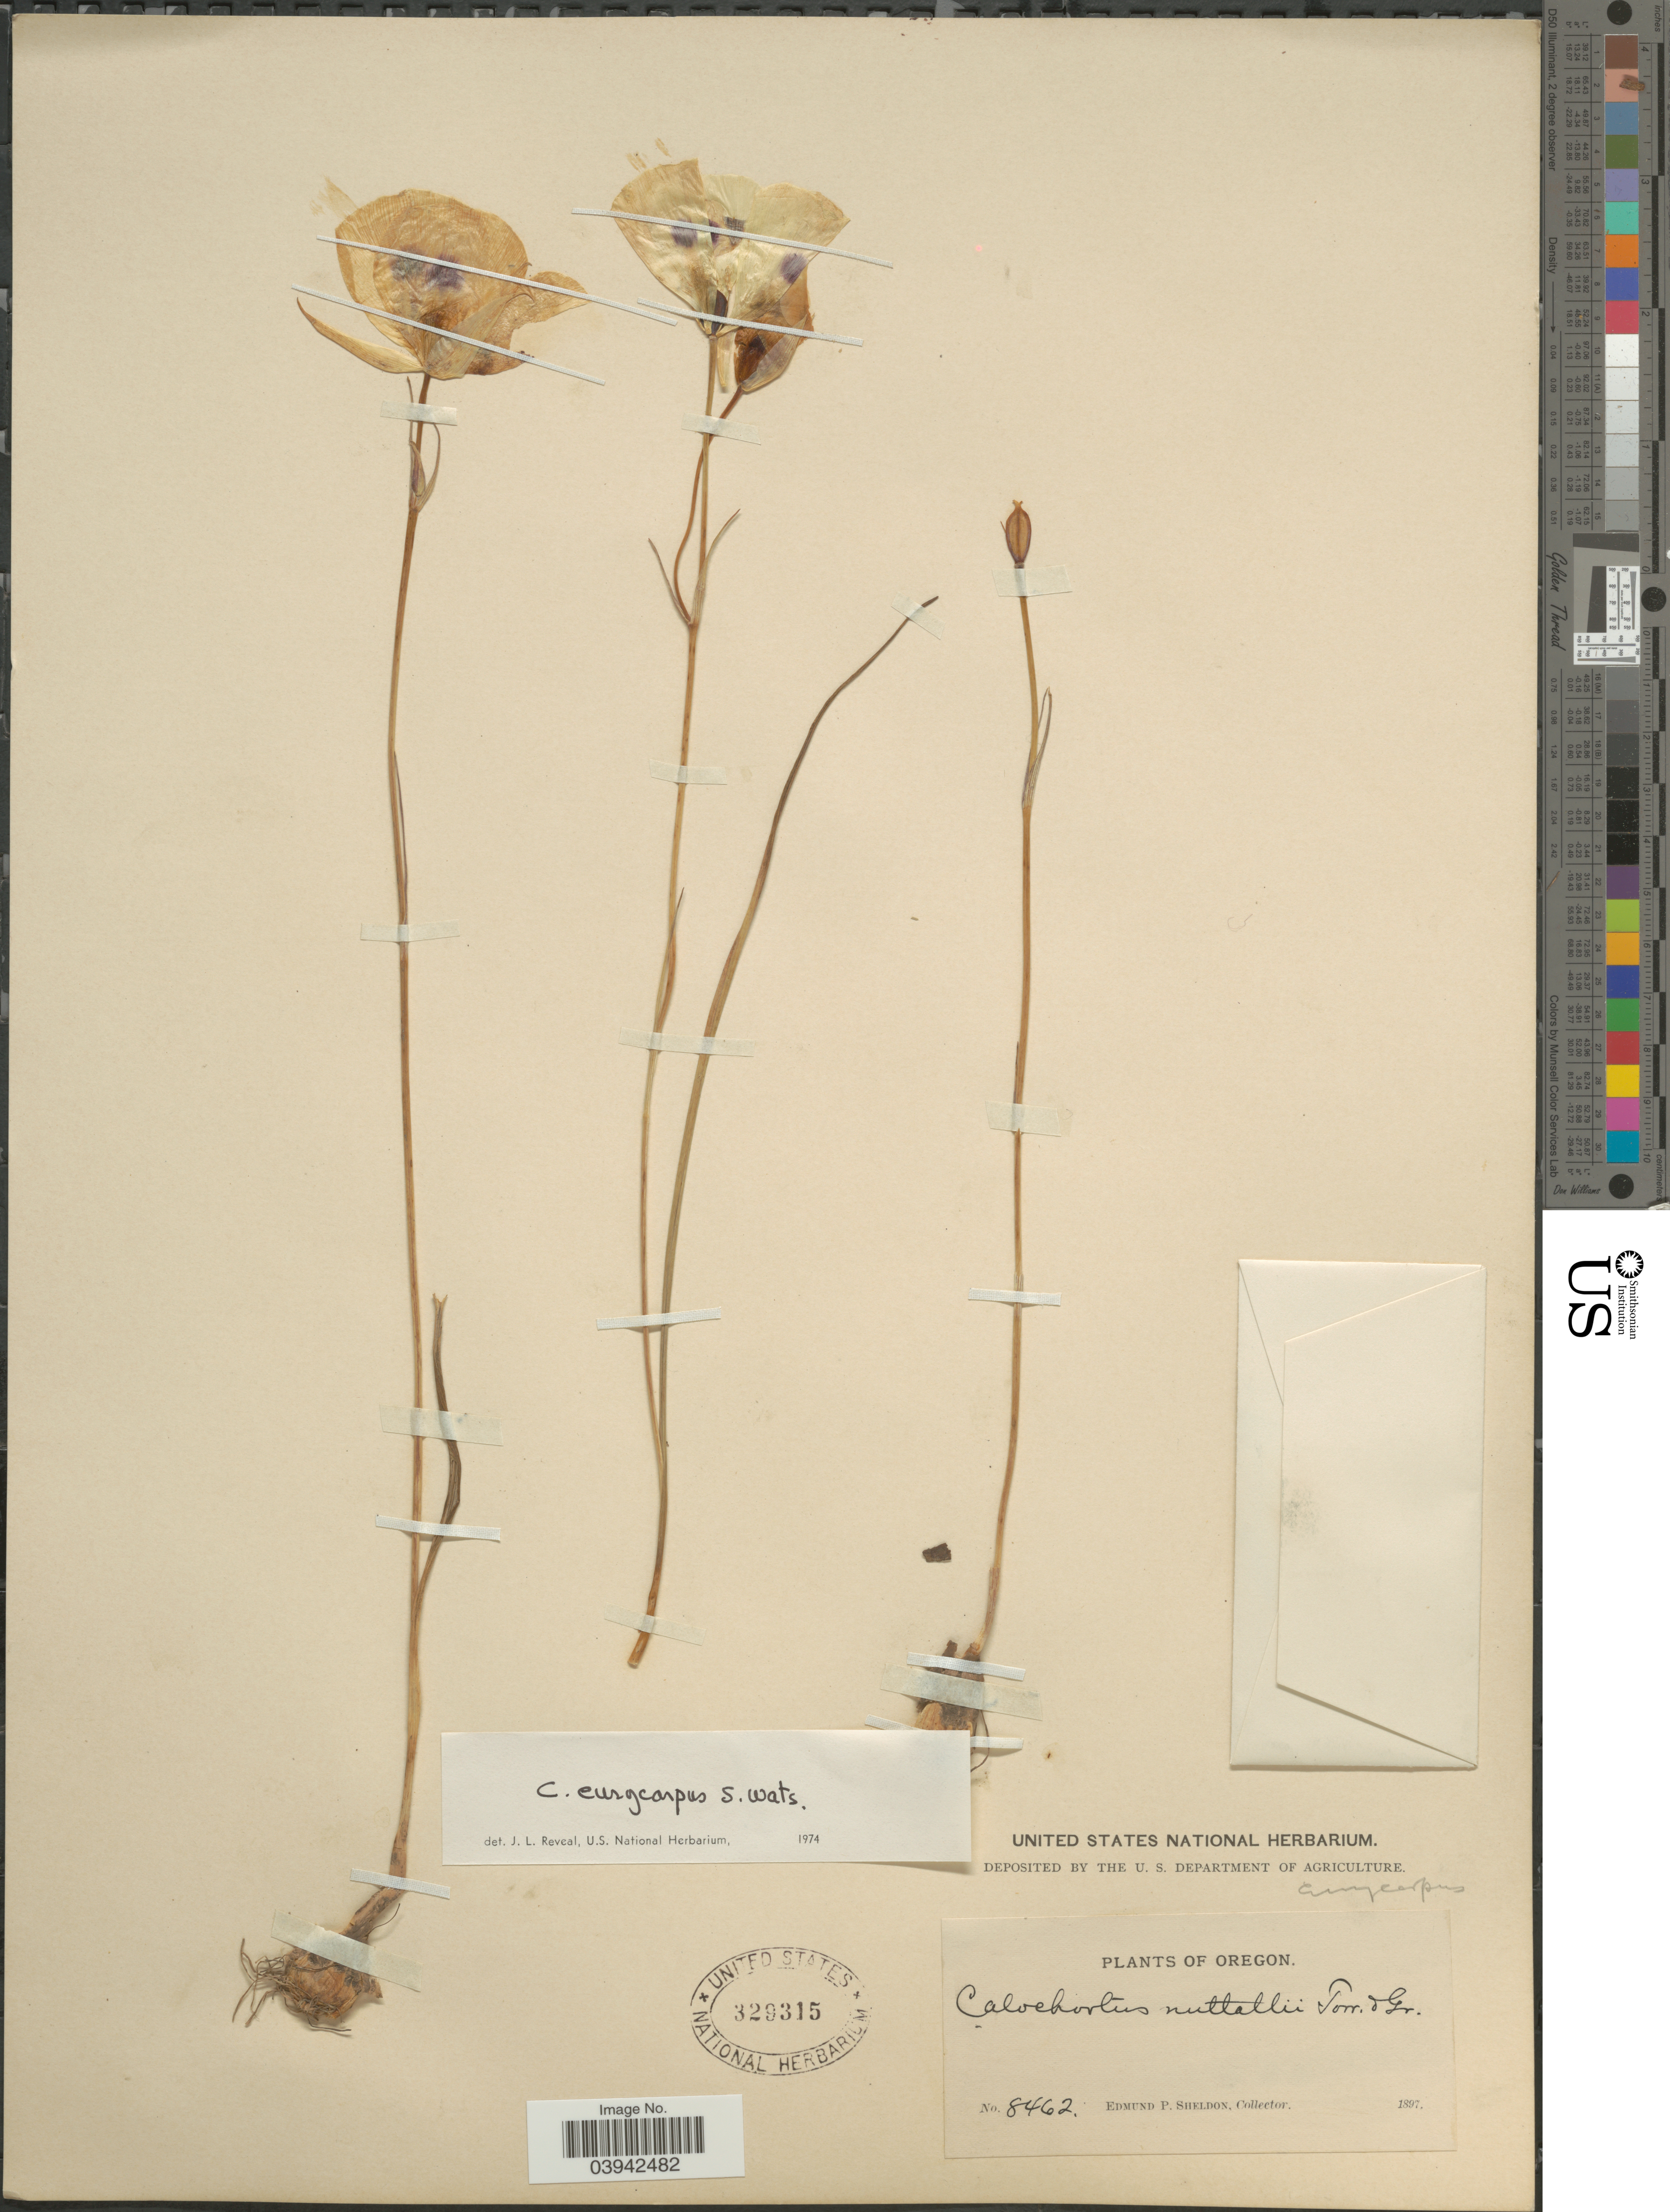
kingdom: Plantae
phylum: Tracheophyta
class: Liliopsida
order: Liliales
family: Liliaceae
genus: Calochortus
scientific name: Calochortus eurycarpus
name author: S. Watson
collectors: E. P. Sheldon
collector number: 8462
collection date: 1897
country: United States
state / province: Oregon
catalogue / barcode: US 329315